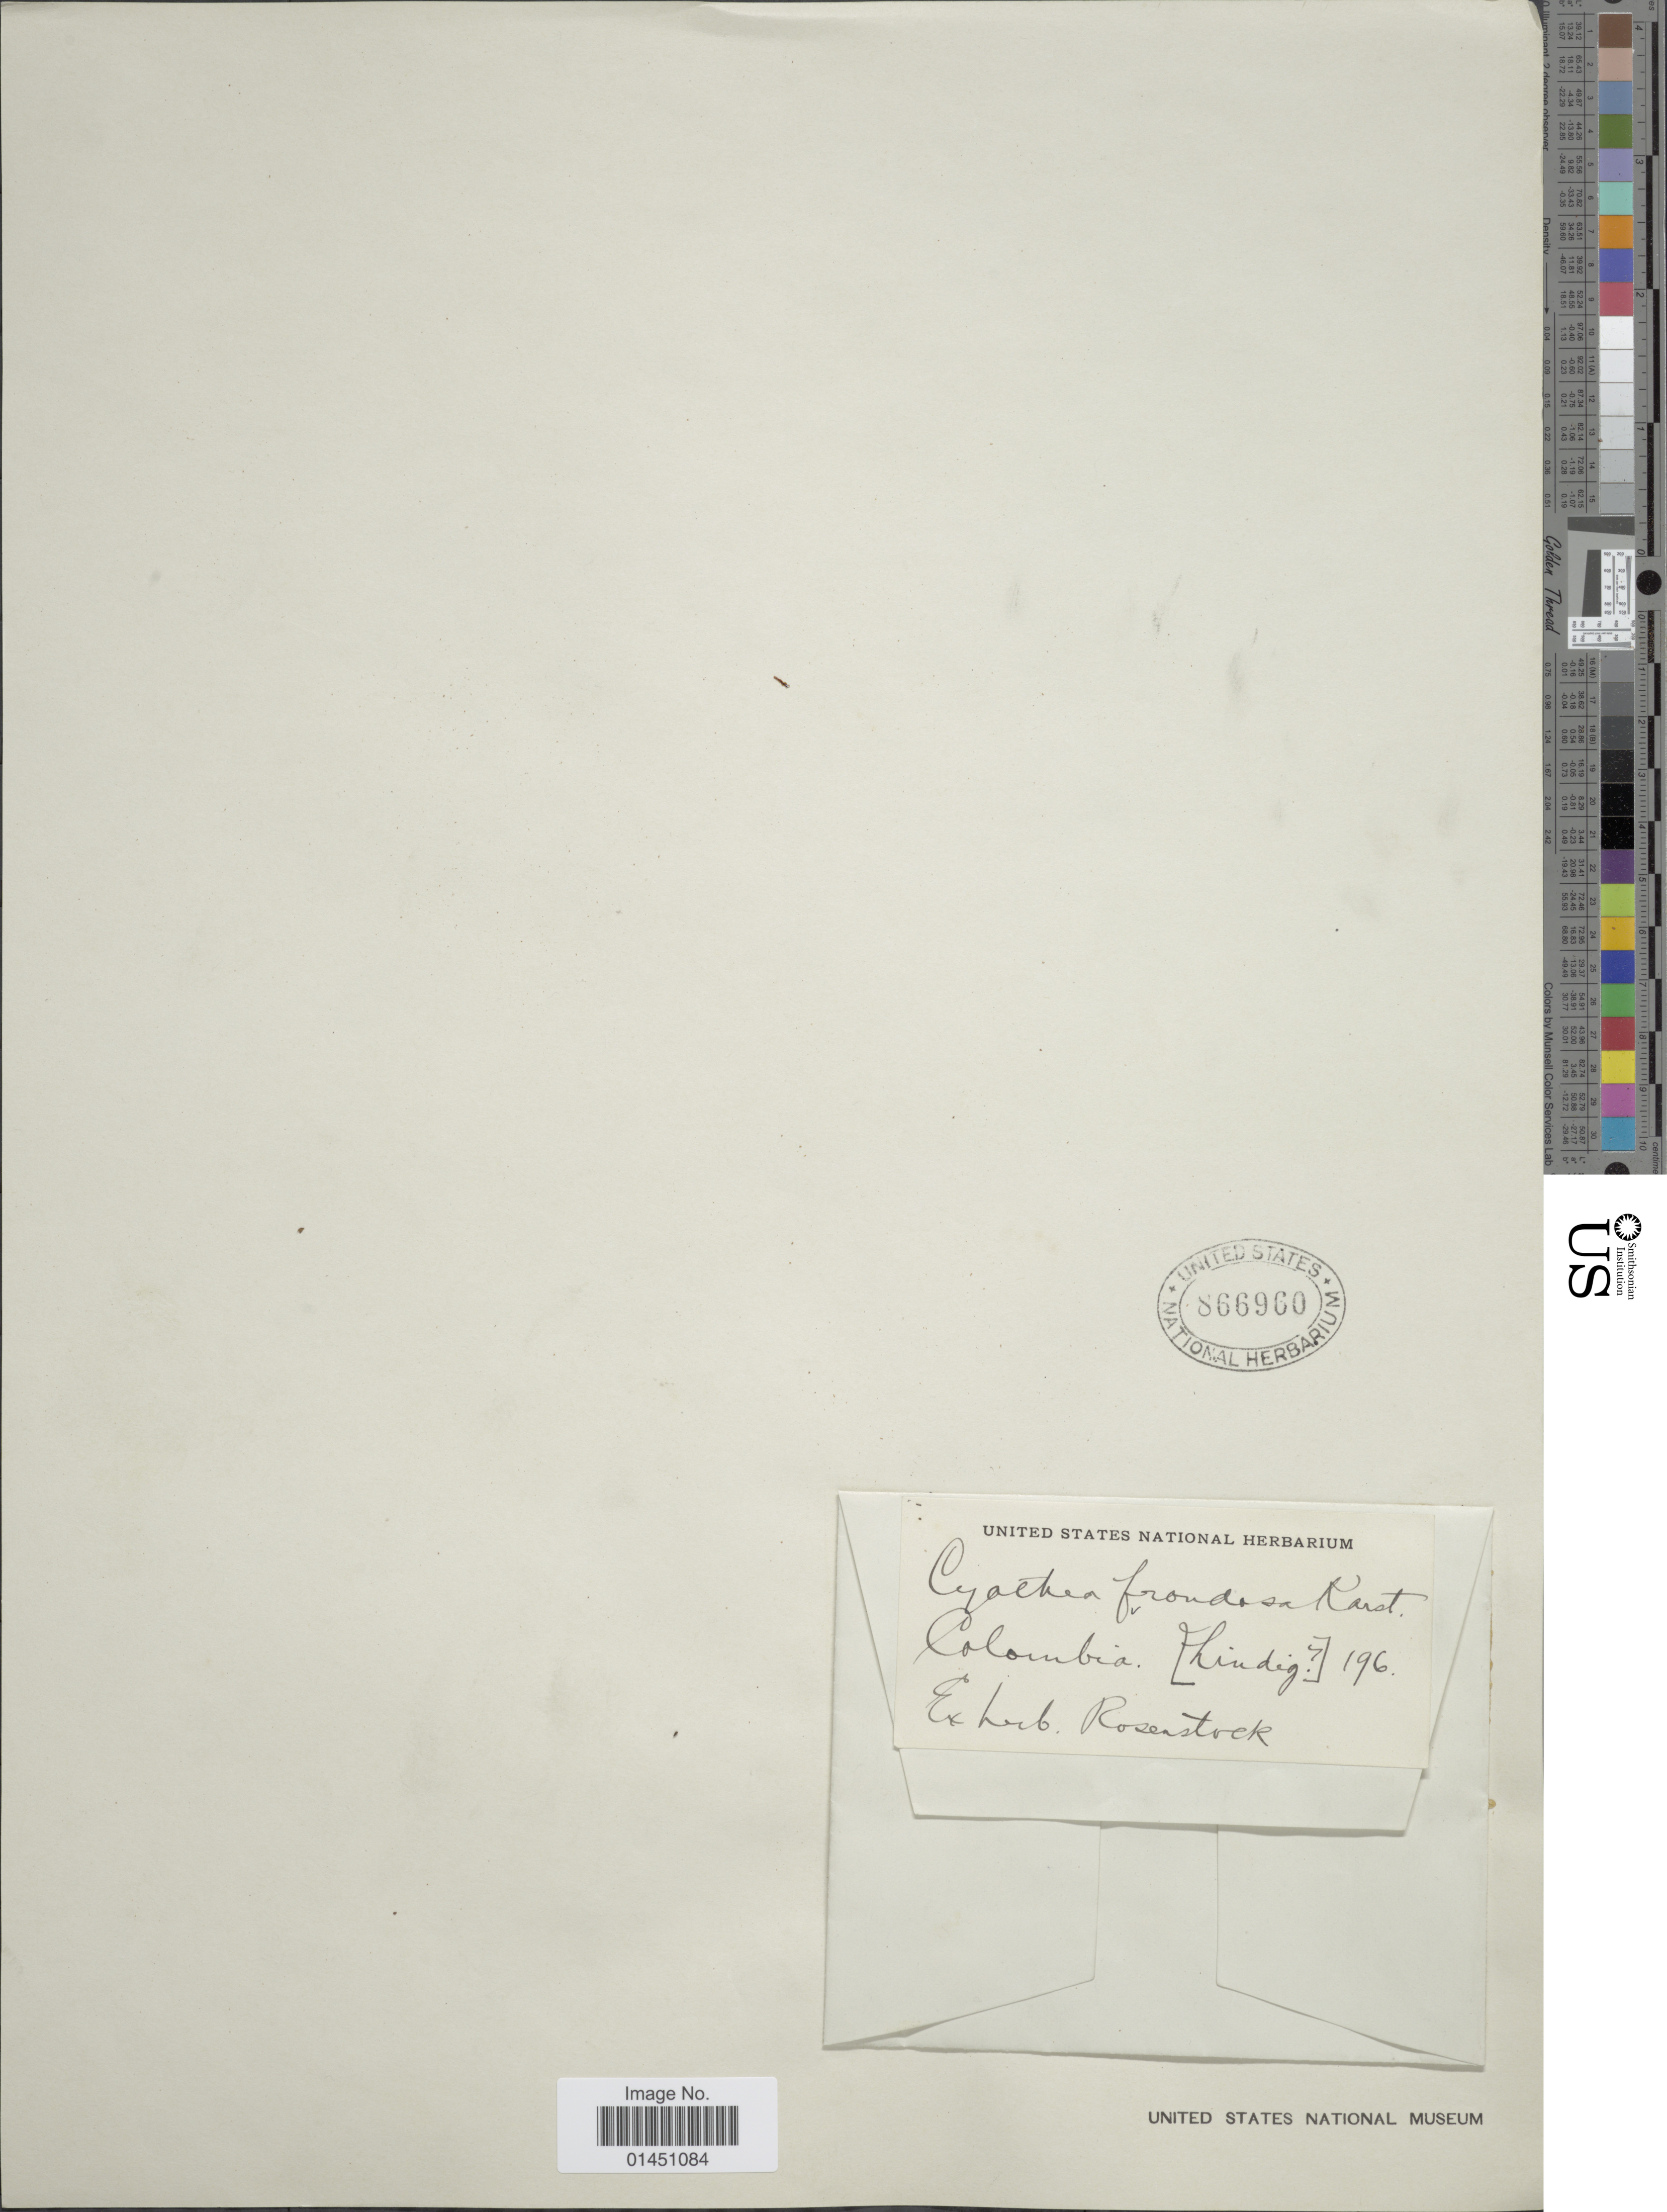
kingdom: Plantae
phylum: Tracheophyta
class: Polypodiopsida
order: Cyatheales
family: Cyatheaceae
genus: Cyathea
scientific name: Cyathea caracasana var. boliviensis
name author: (Rosenst.) R.M. Tryon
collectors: ex herb. Rosenstock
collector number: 196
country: Colombia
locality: (Hindig) [interpreted]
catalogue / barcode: US 866960